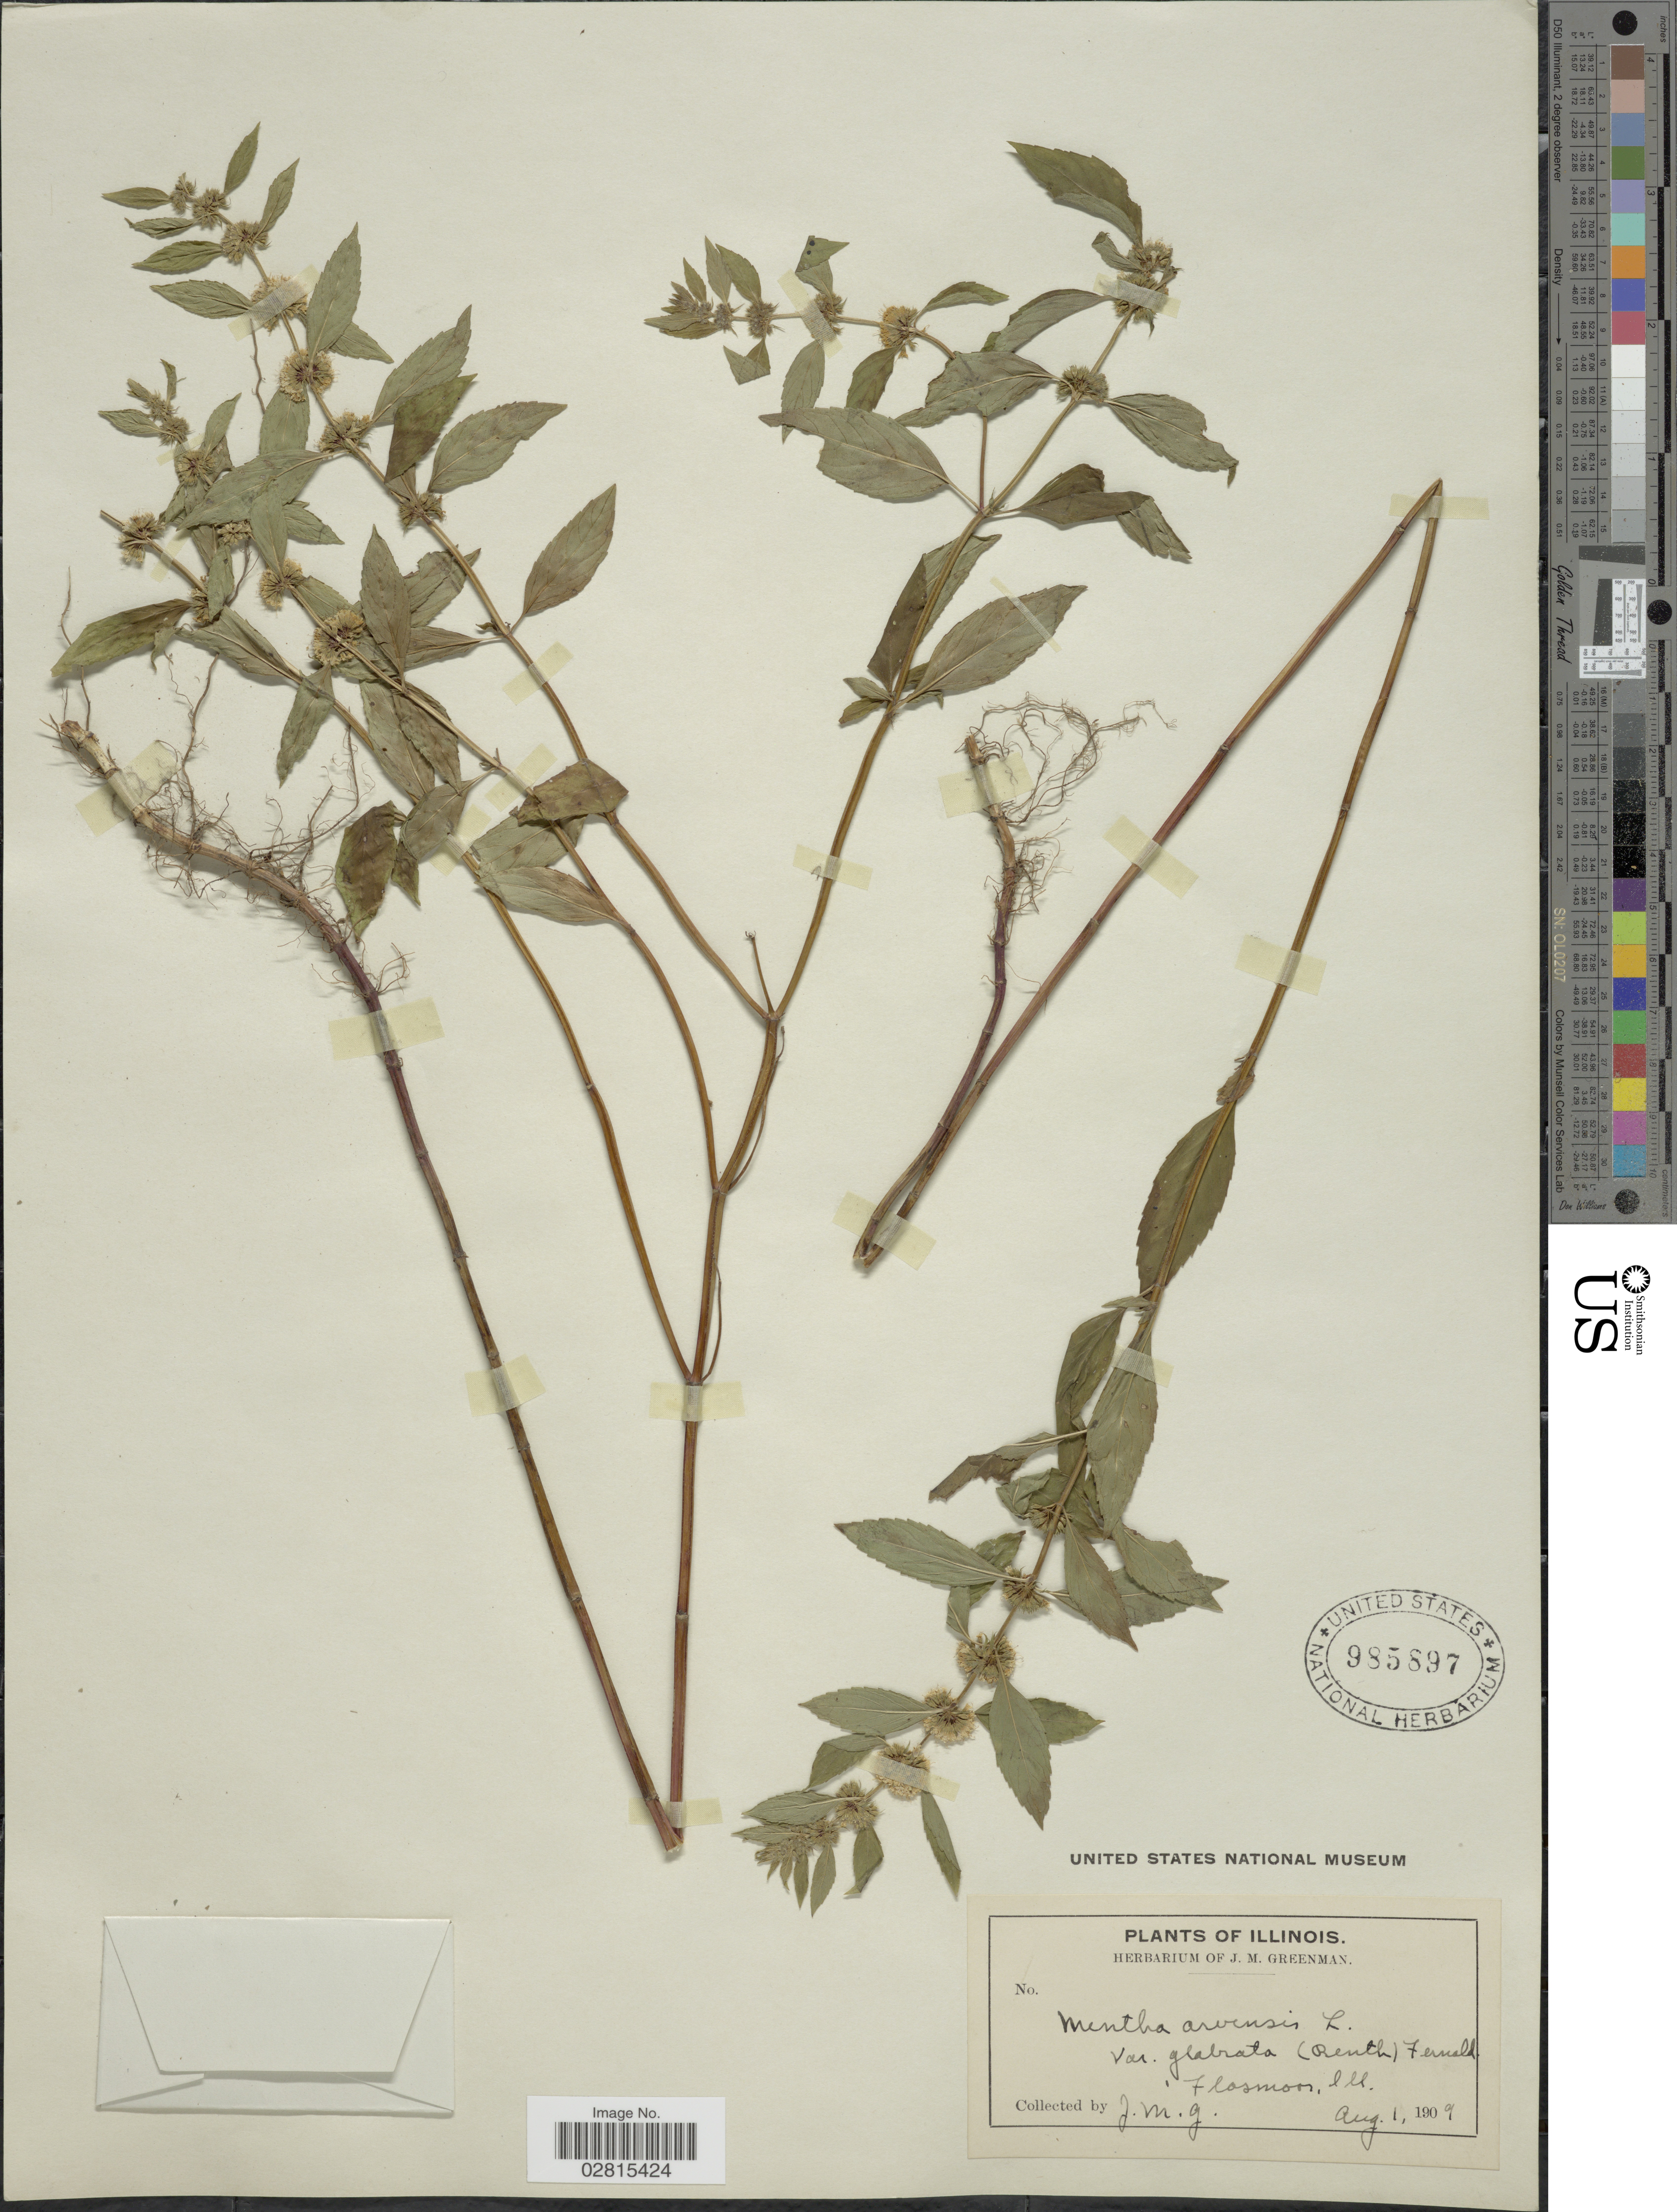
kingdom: Plantae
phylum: Tracheophyta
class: Magnoliopsida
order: Lamiales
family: Lamiaceae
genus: Mentha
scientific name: Mentha canadensis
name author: L.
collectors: J. M. Greenman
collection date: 1909-08-01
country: United States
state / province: Illinois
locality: Flosmoor.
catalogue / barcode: US 985897